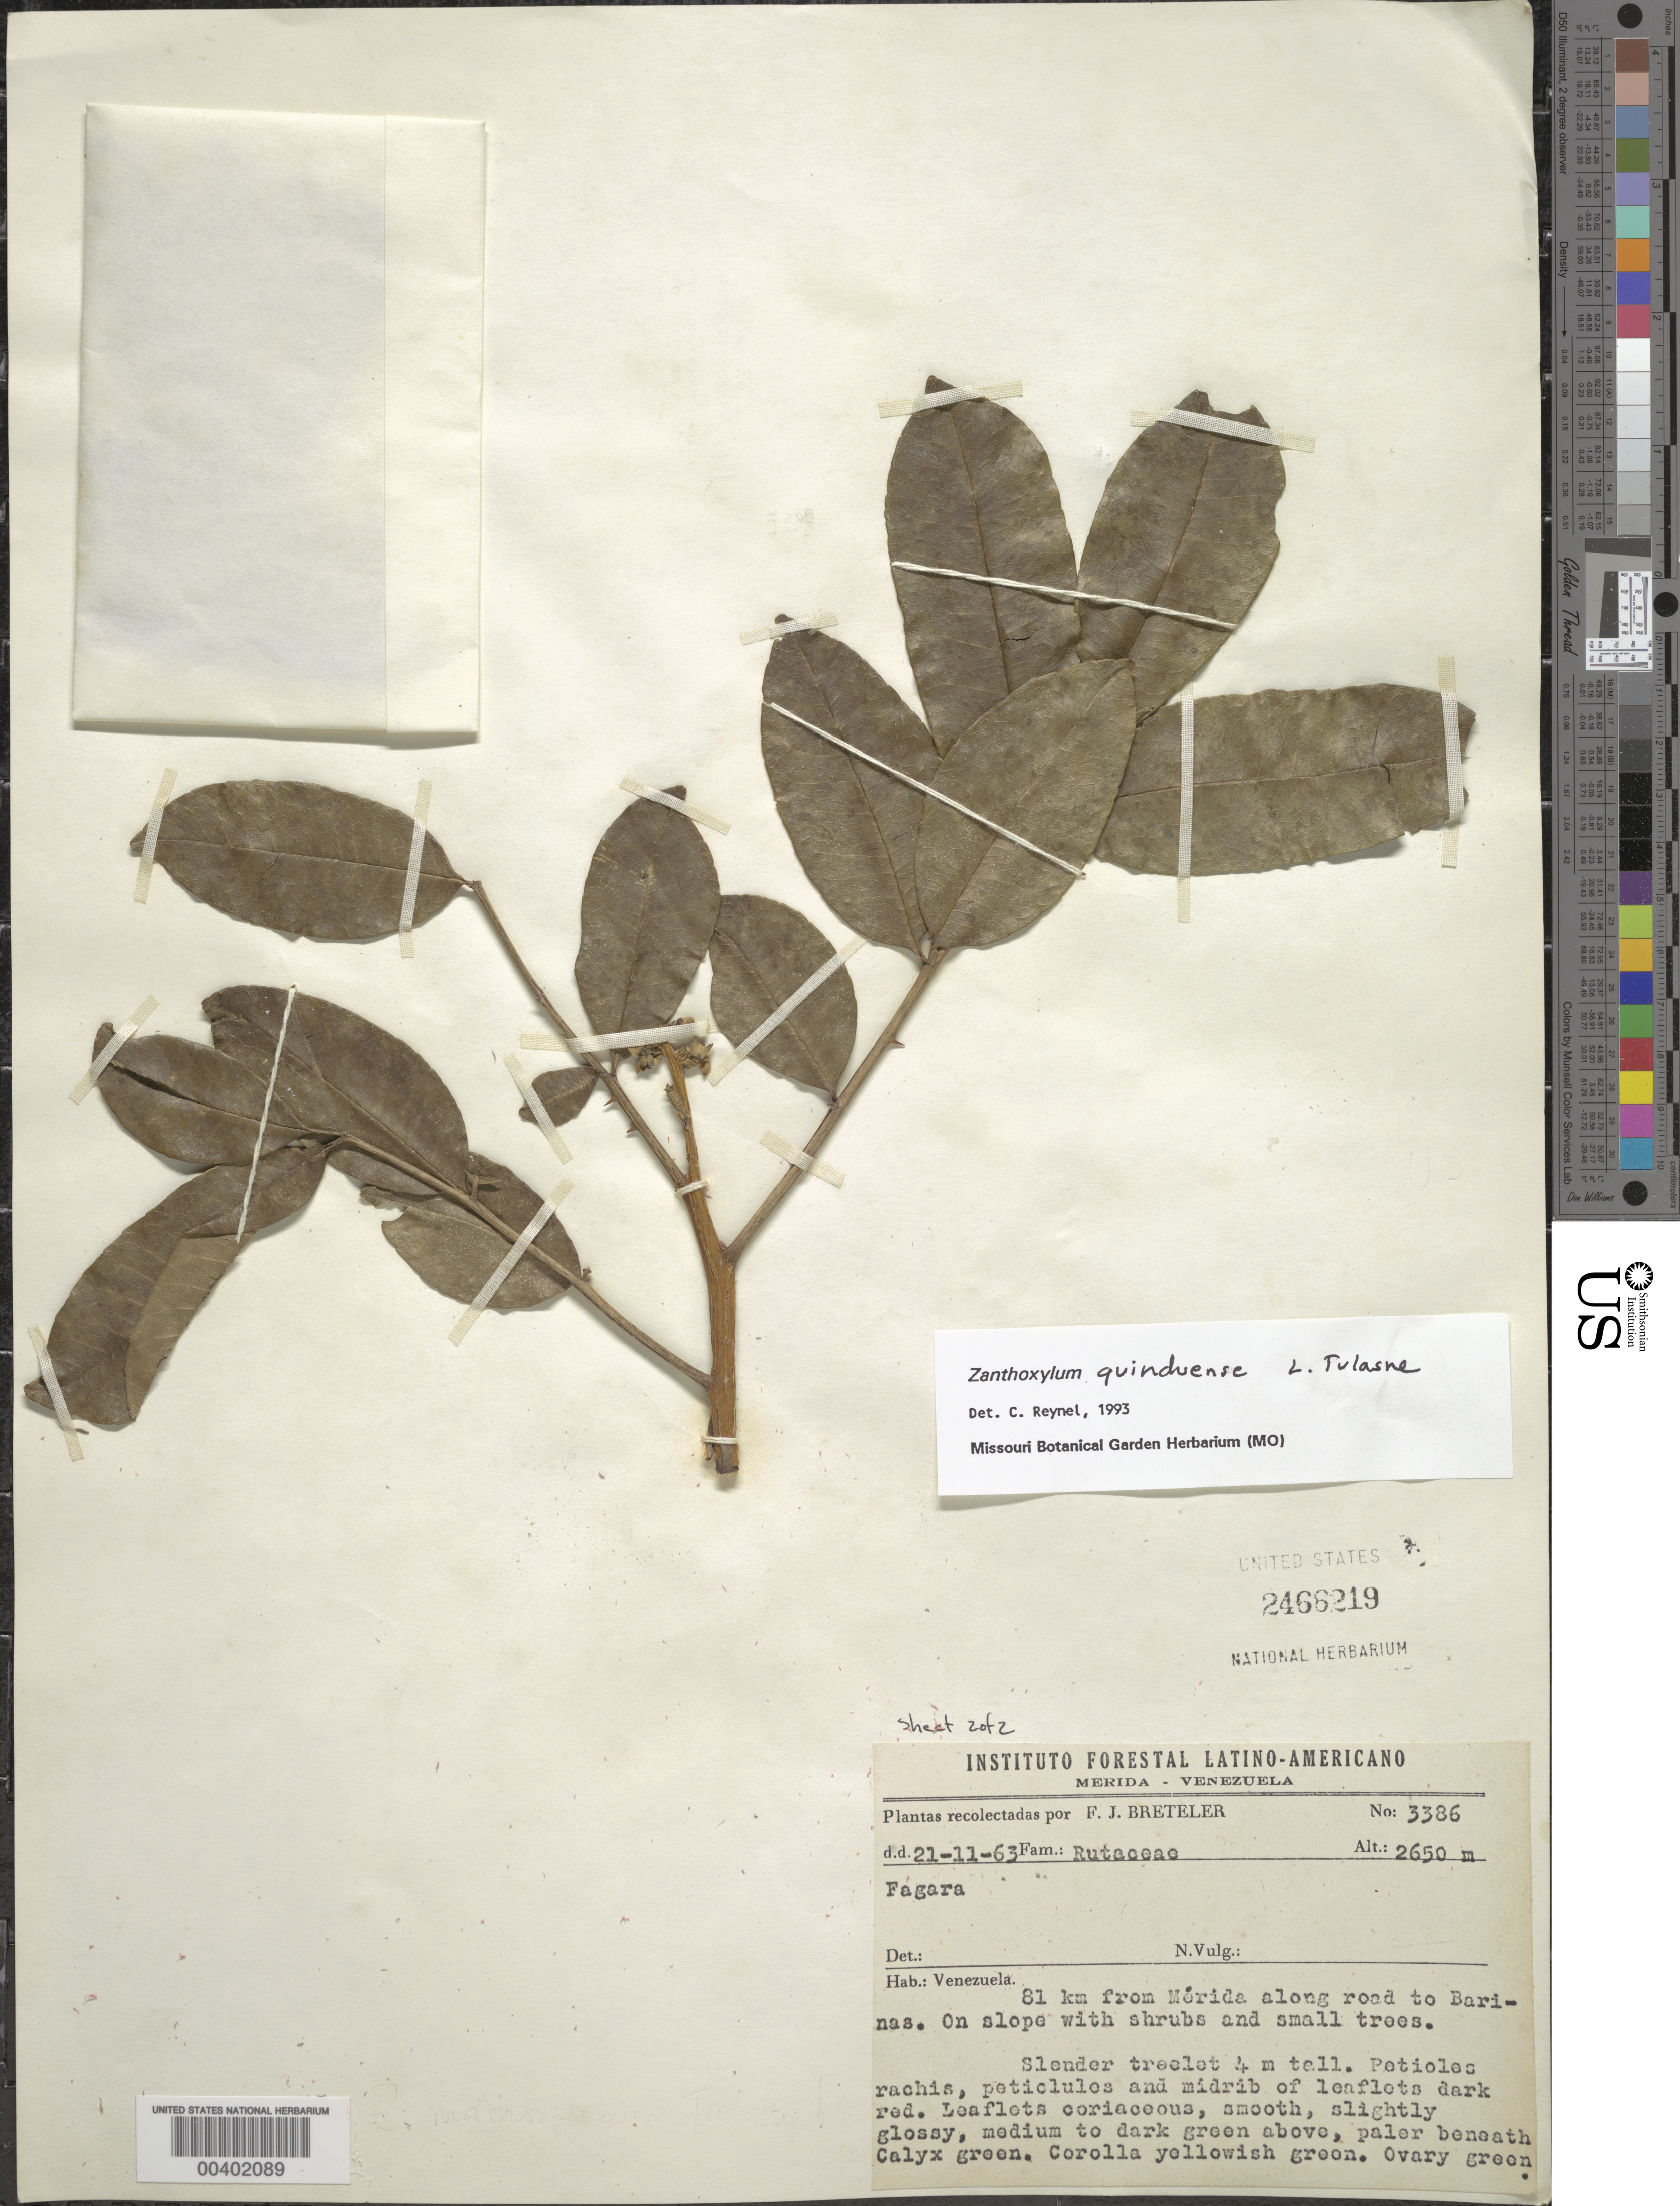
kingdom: Plantae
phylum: Tracheophyta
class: Magnoliopsida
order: Sapindales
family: Rutaceae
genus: Zanthoxylum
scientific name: Zanthoxylum macrospermum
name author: Tul.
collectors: F. J. Breteler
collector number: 3386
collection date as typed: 21 Nov 1963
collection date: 1963-11-21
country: Venezuela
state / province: Mérida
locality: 81 km from Mérida along road to Barinas.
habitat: On slope with shrubs and small trees.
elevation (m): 2650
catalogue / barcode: US 2466219